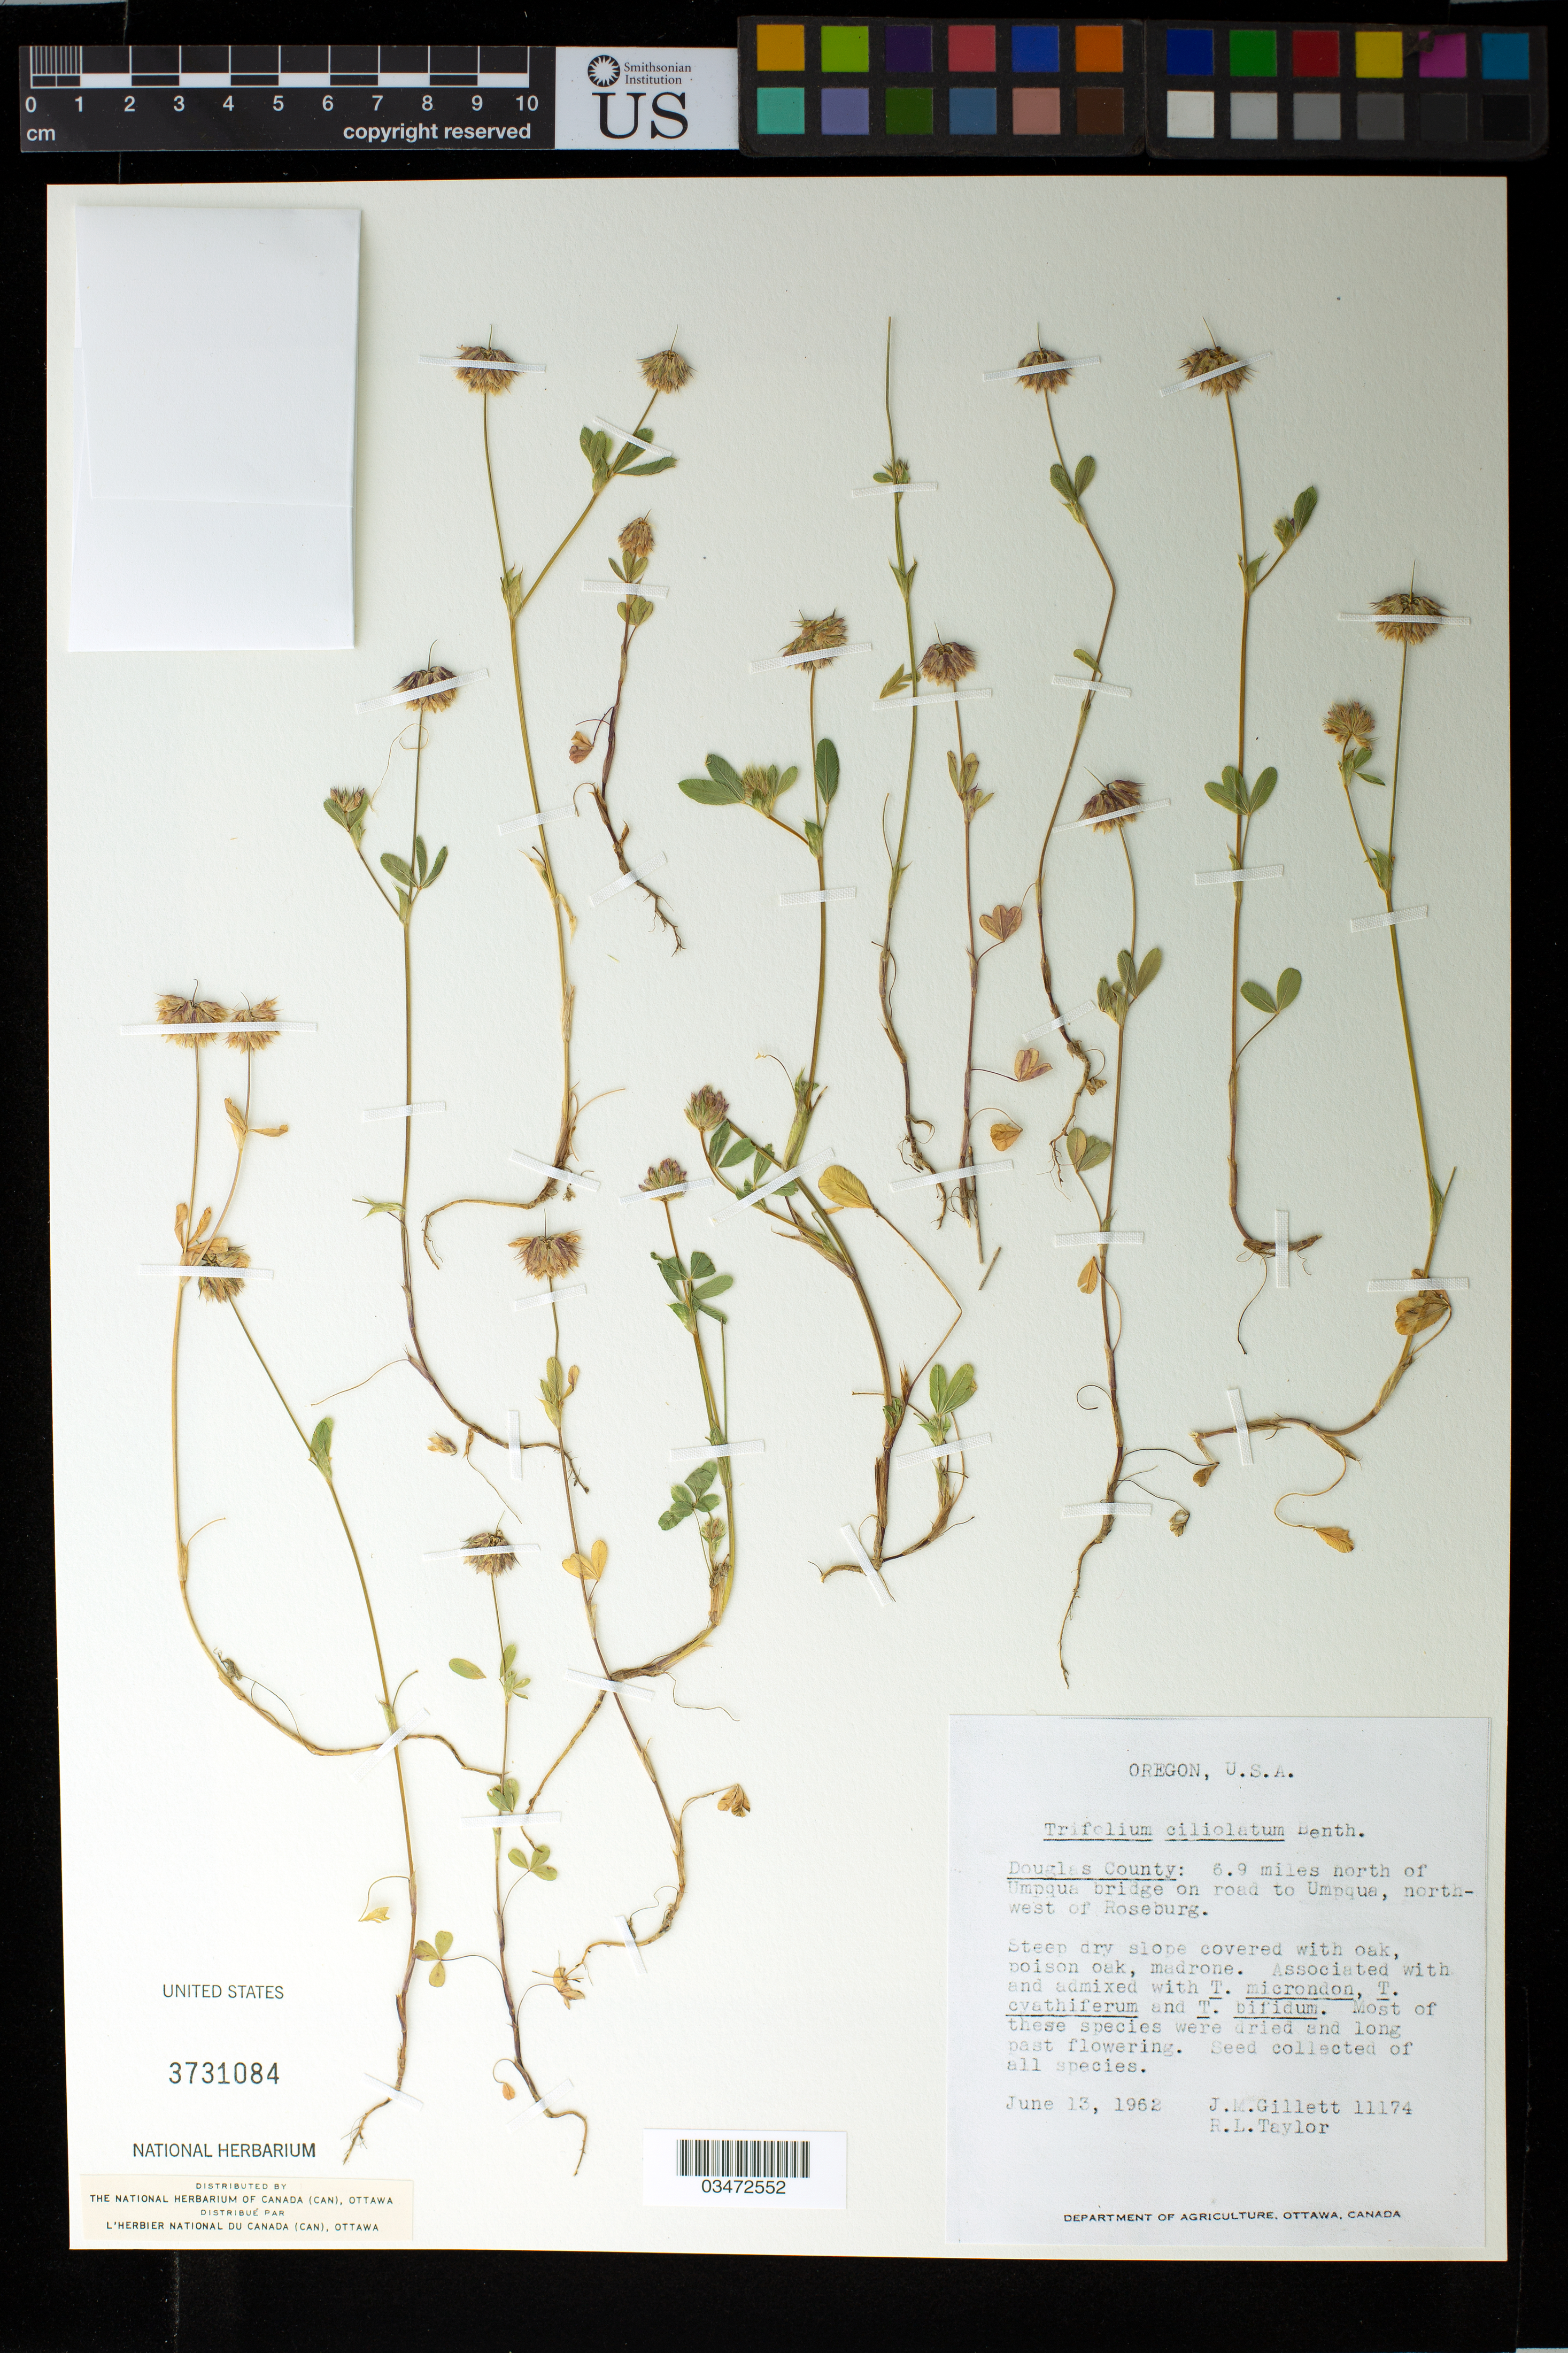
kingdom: Plantae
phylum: Tracheophyta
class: Magnoliopsida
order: Fabales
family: Fabaceae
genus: Trifolium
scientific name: Trifolium ciliolatum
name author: Benth.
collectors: J. M. Gillett & R. Taylor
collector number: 11174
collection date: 1962-06-13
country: United States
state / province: Oregon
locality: Douglas County: 6.9 miles north of Umpqua bridge on road to Umpque, north-west of Roseburg.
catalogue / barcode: US 3731084